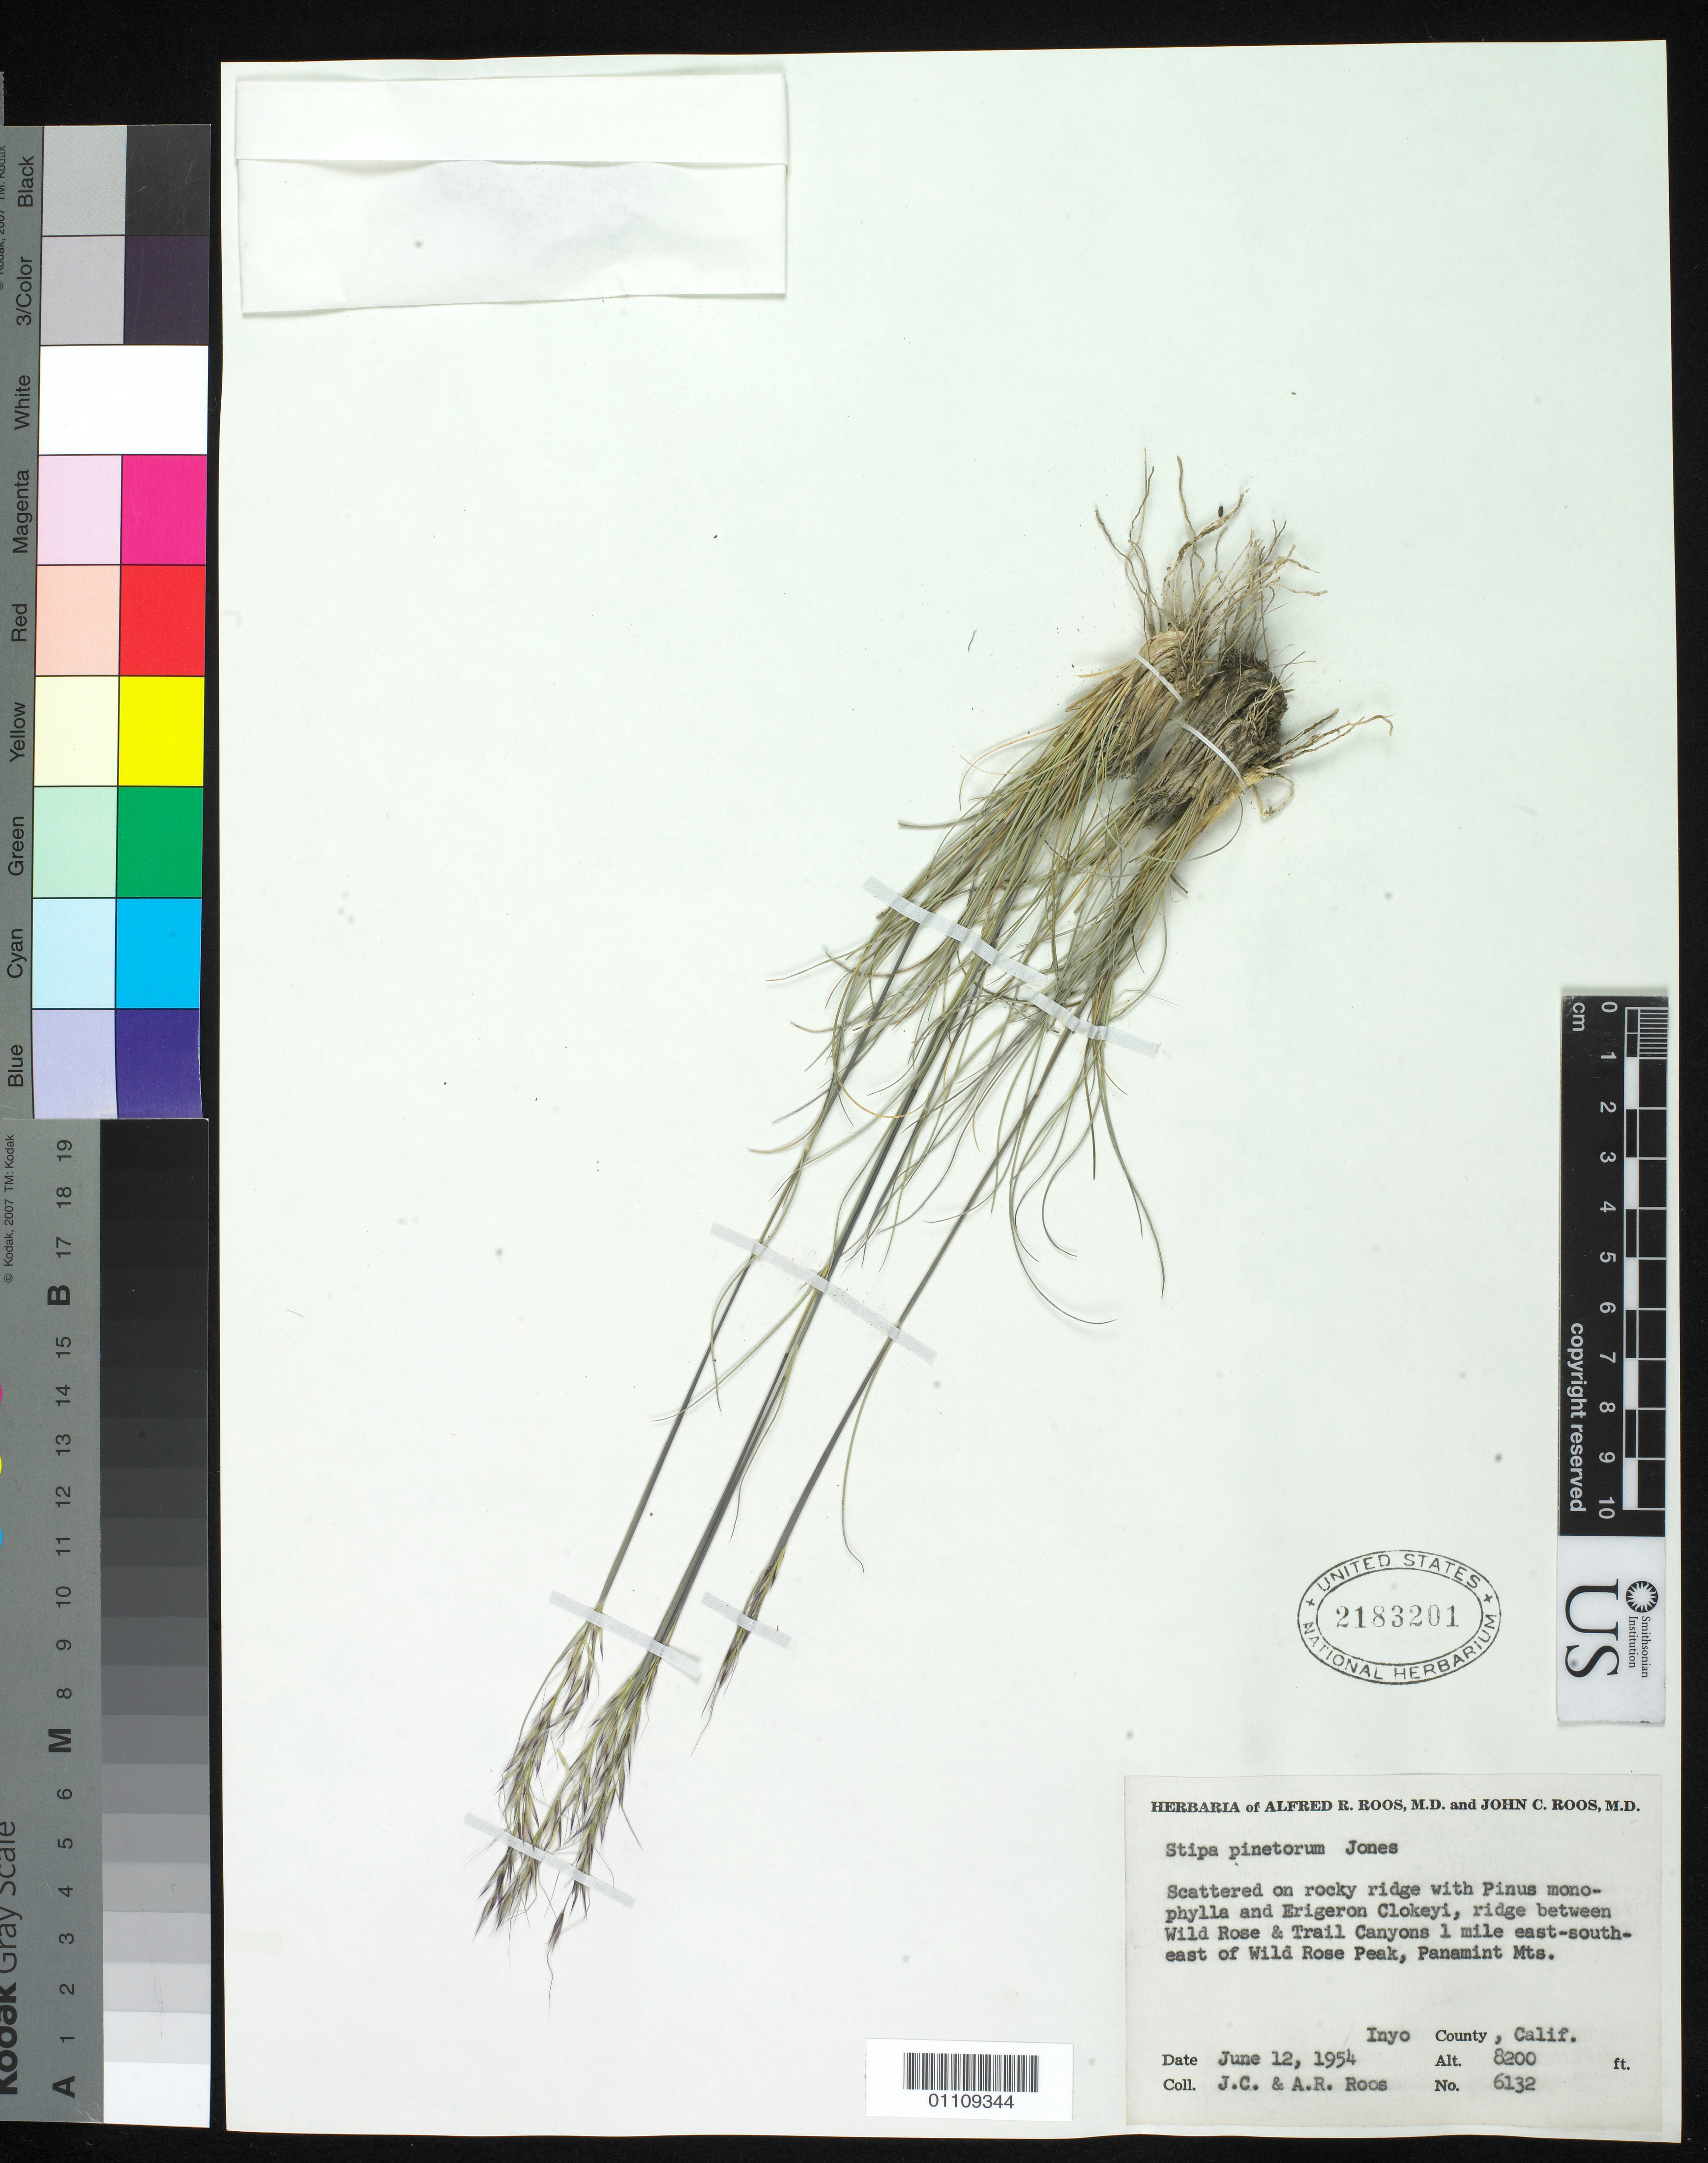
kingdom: Plantae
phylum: Tracheophyta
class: Liliopsida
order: Poales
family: Poaceae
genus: Eriocoma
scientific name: Eriocoma pinetorum ined.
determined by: Poaceae Reorganization Project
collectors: J. C. Roos & A. R. Roos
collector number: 6132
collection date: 1954-06-12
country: United States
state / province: California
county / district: Inyo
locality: scattered on rocky ridge with Pinus monophylla and Erigeron Clokeyi, ridge between Wild Rose & Trail Canyons 1 mi. East-South-East of Wild Rose Peak, Panamint Mts.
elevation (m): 2499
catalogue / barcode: US 2183201